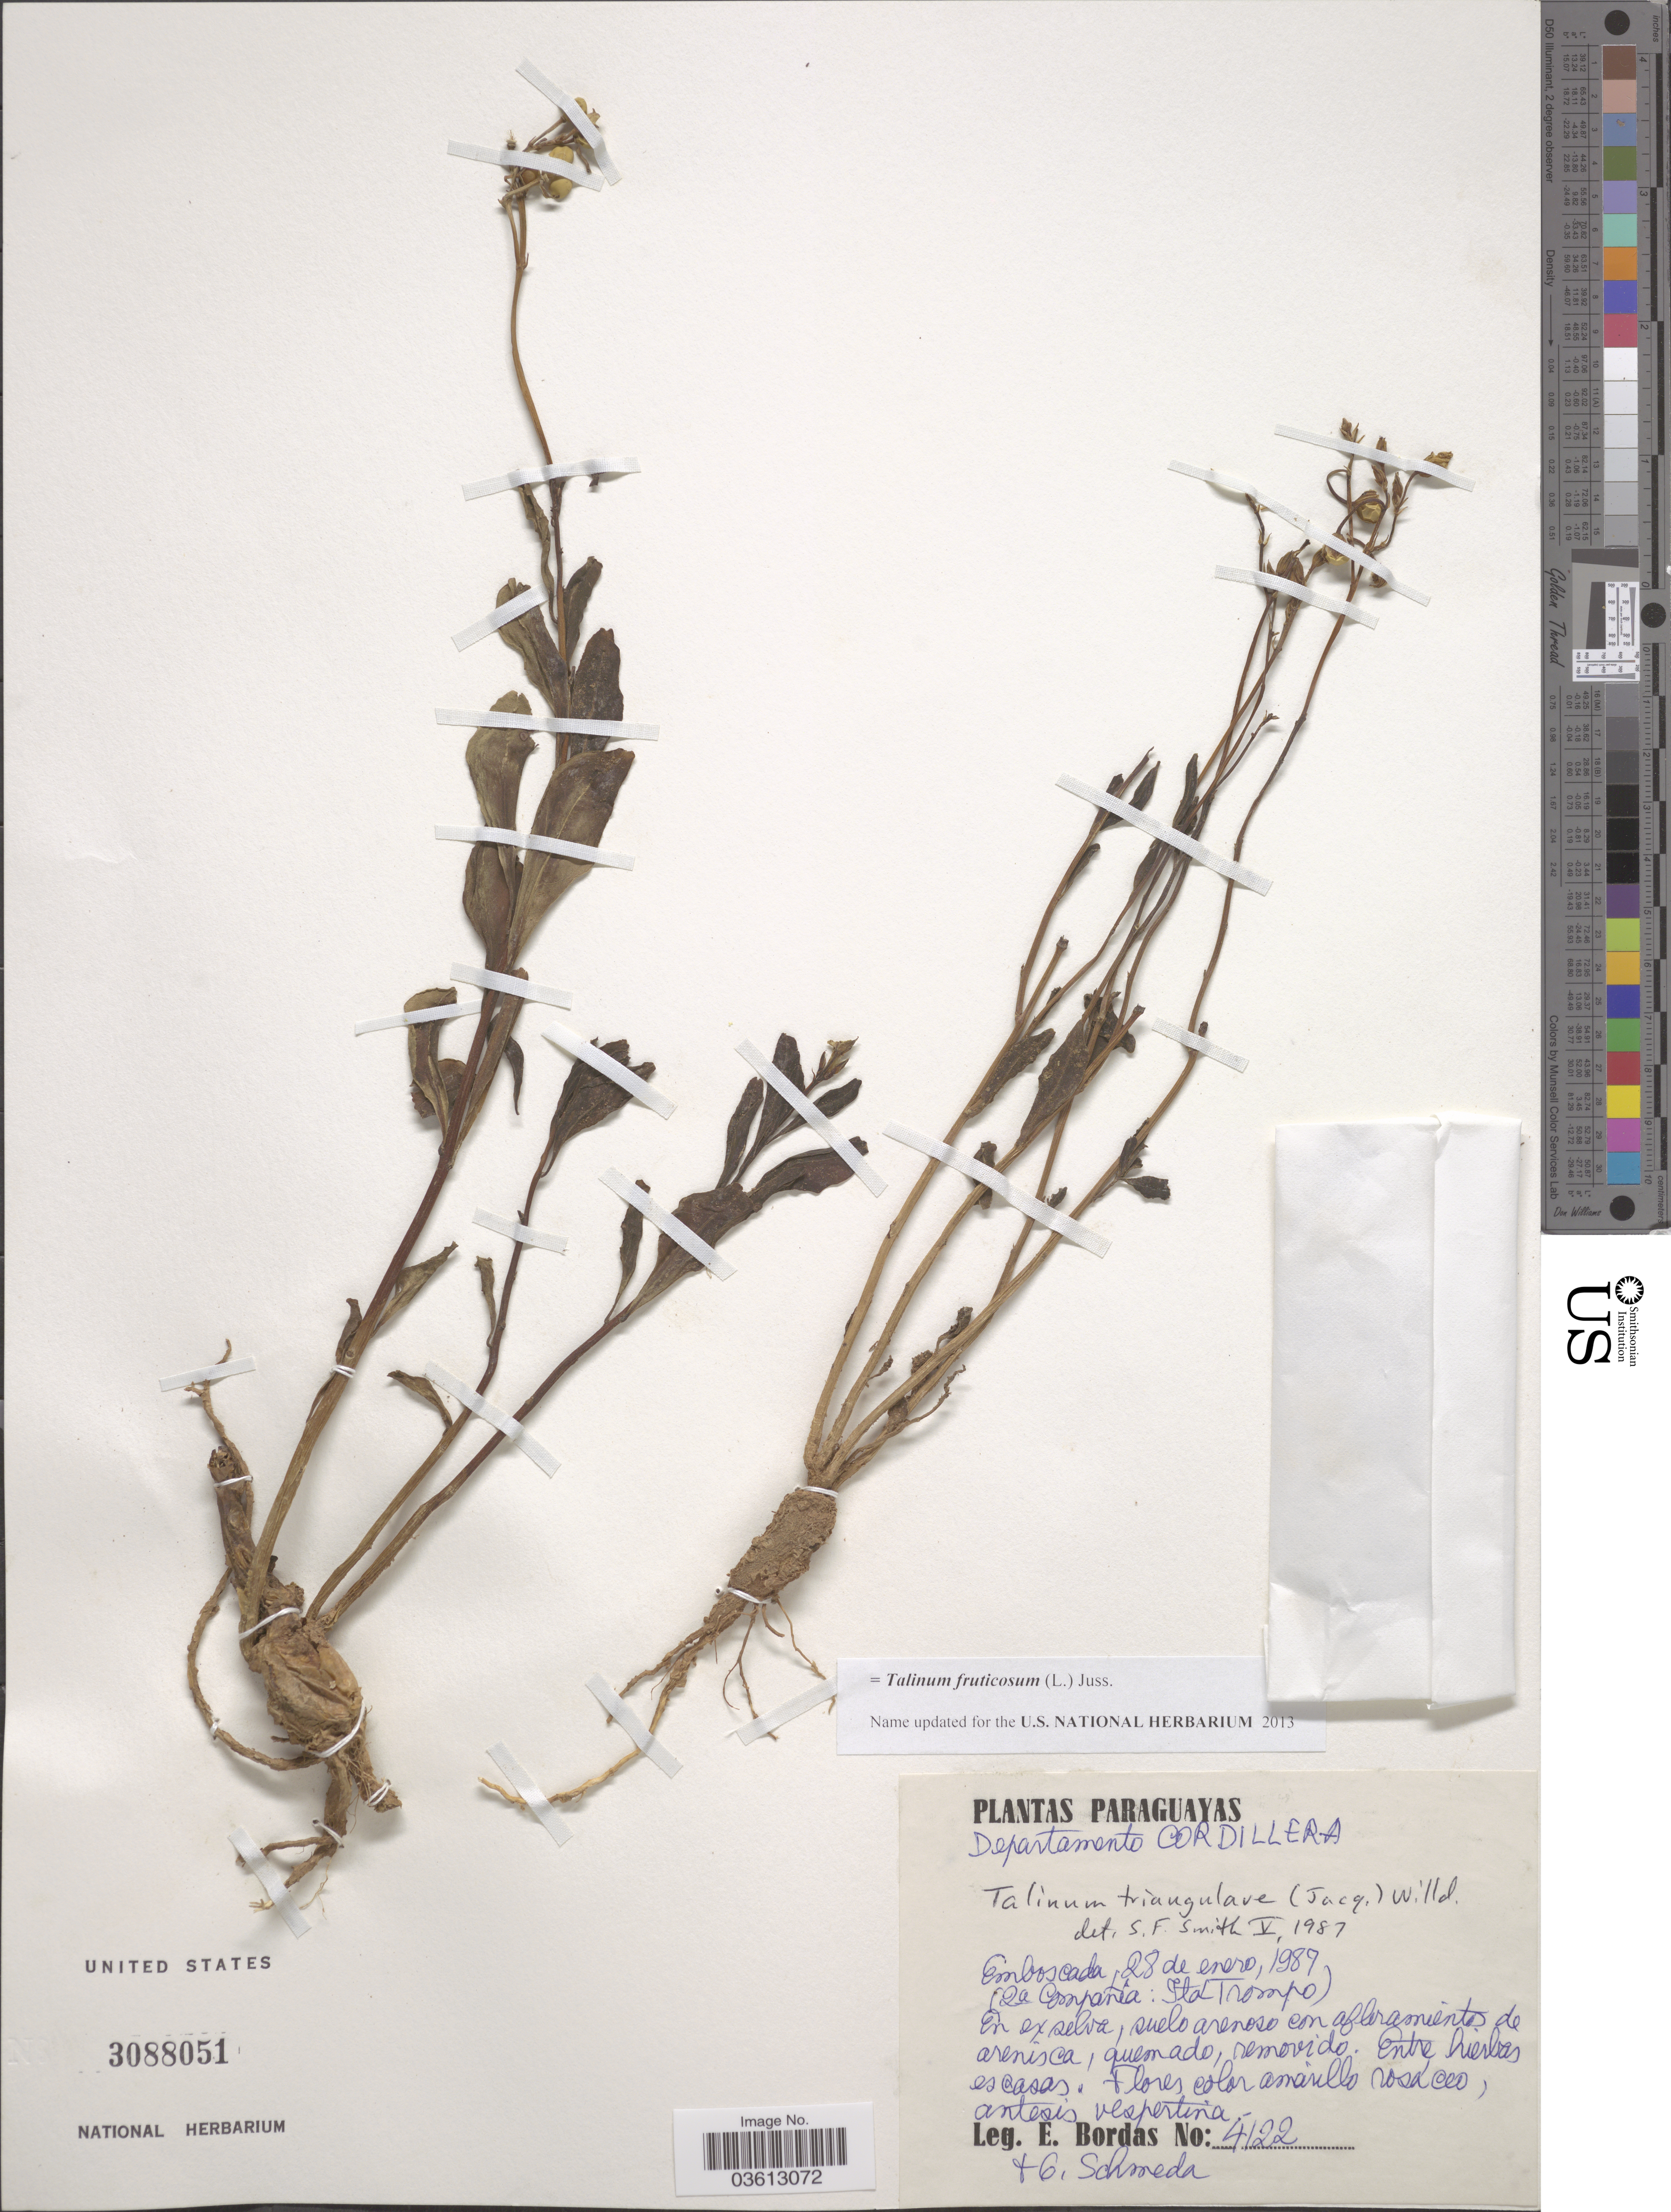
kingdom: Plantae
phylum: Tracheophyta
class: Magnoliopsida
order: Caryophyllales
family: Talinaceae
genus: Talinum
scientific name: Talinum fruticosum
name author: (L.) Juss.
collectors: E. Bordas & G. Schmeda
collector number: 4122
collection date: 1987-01-28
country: Paraguay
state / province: Cordillera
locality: Departamento Cordillera. Emboscada. (Qa Companía: Itd Trompo).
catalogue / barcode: US 3088051